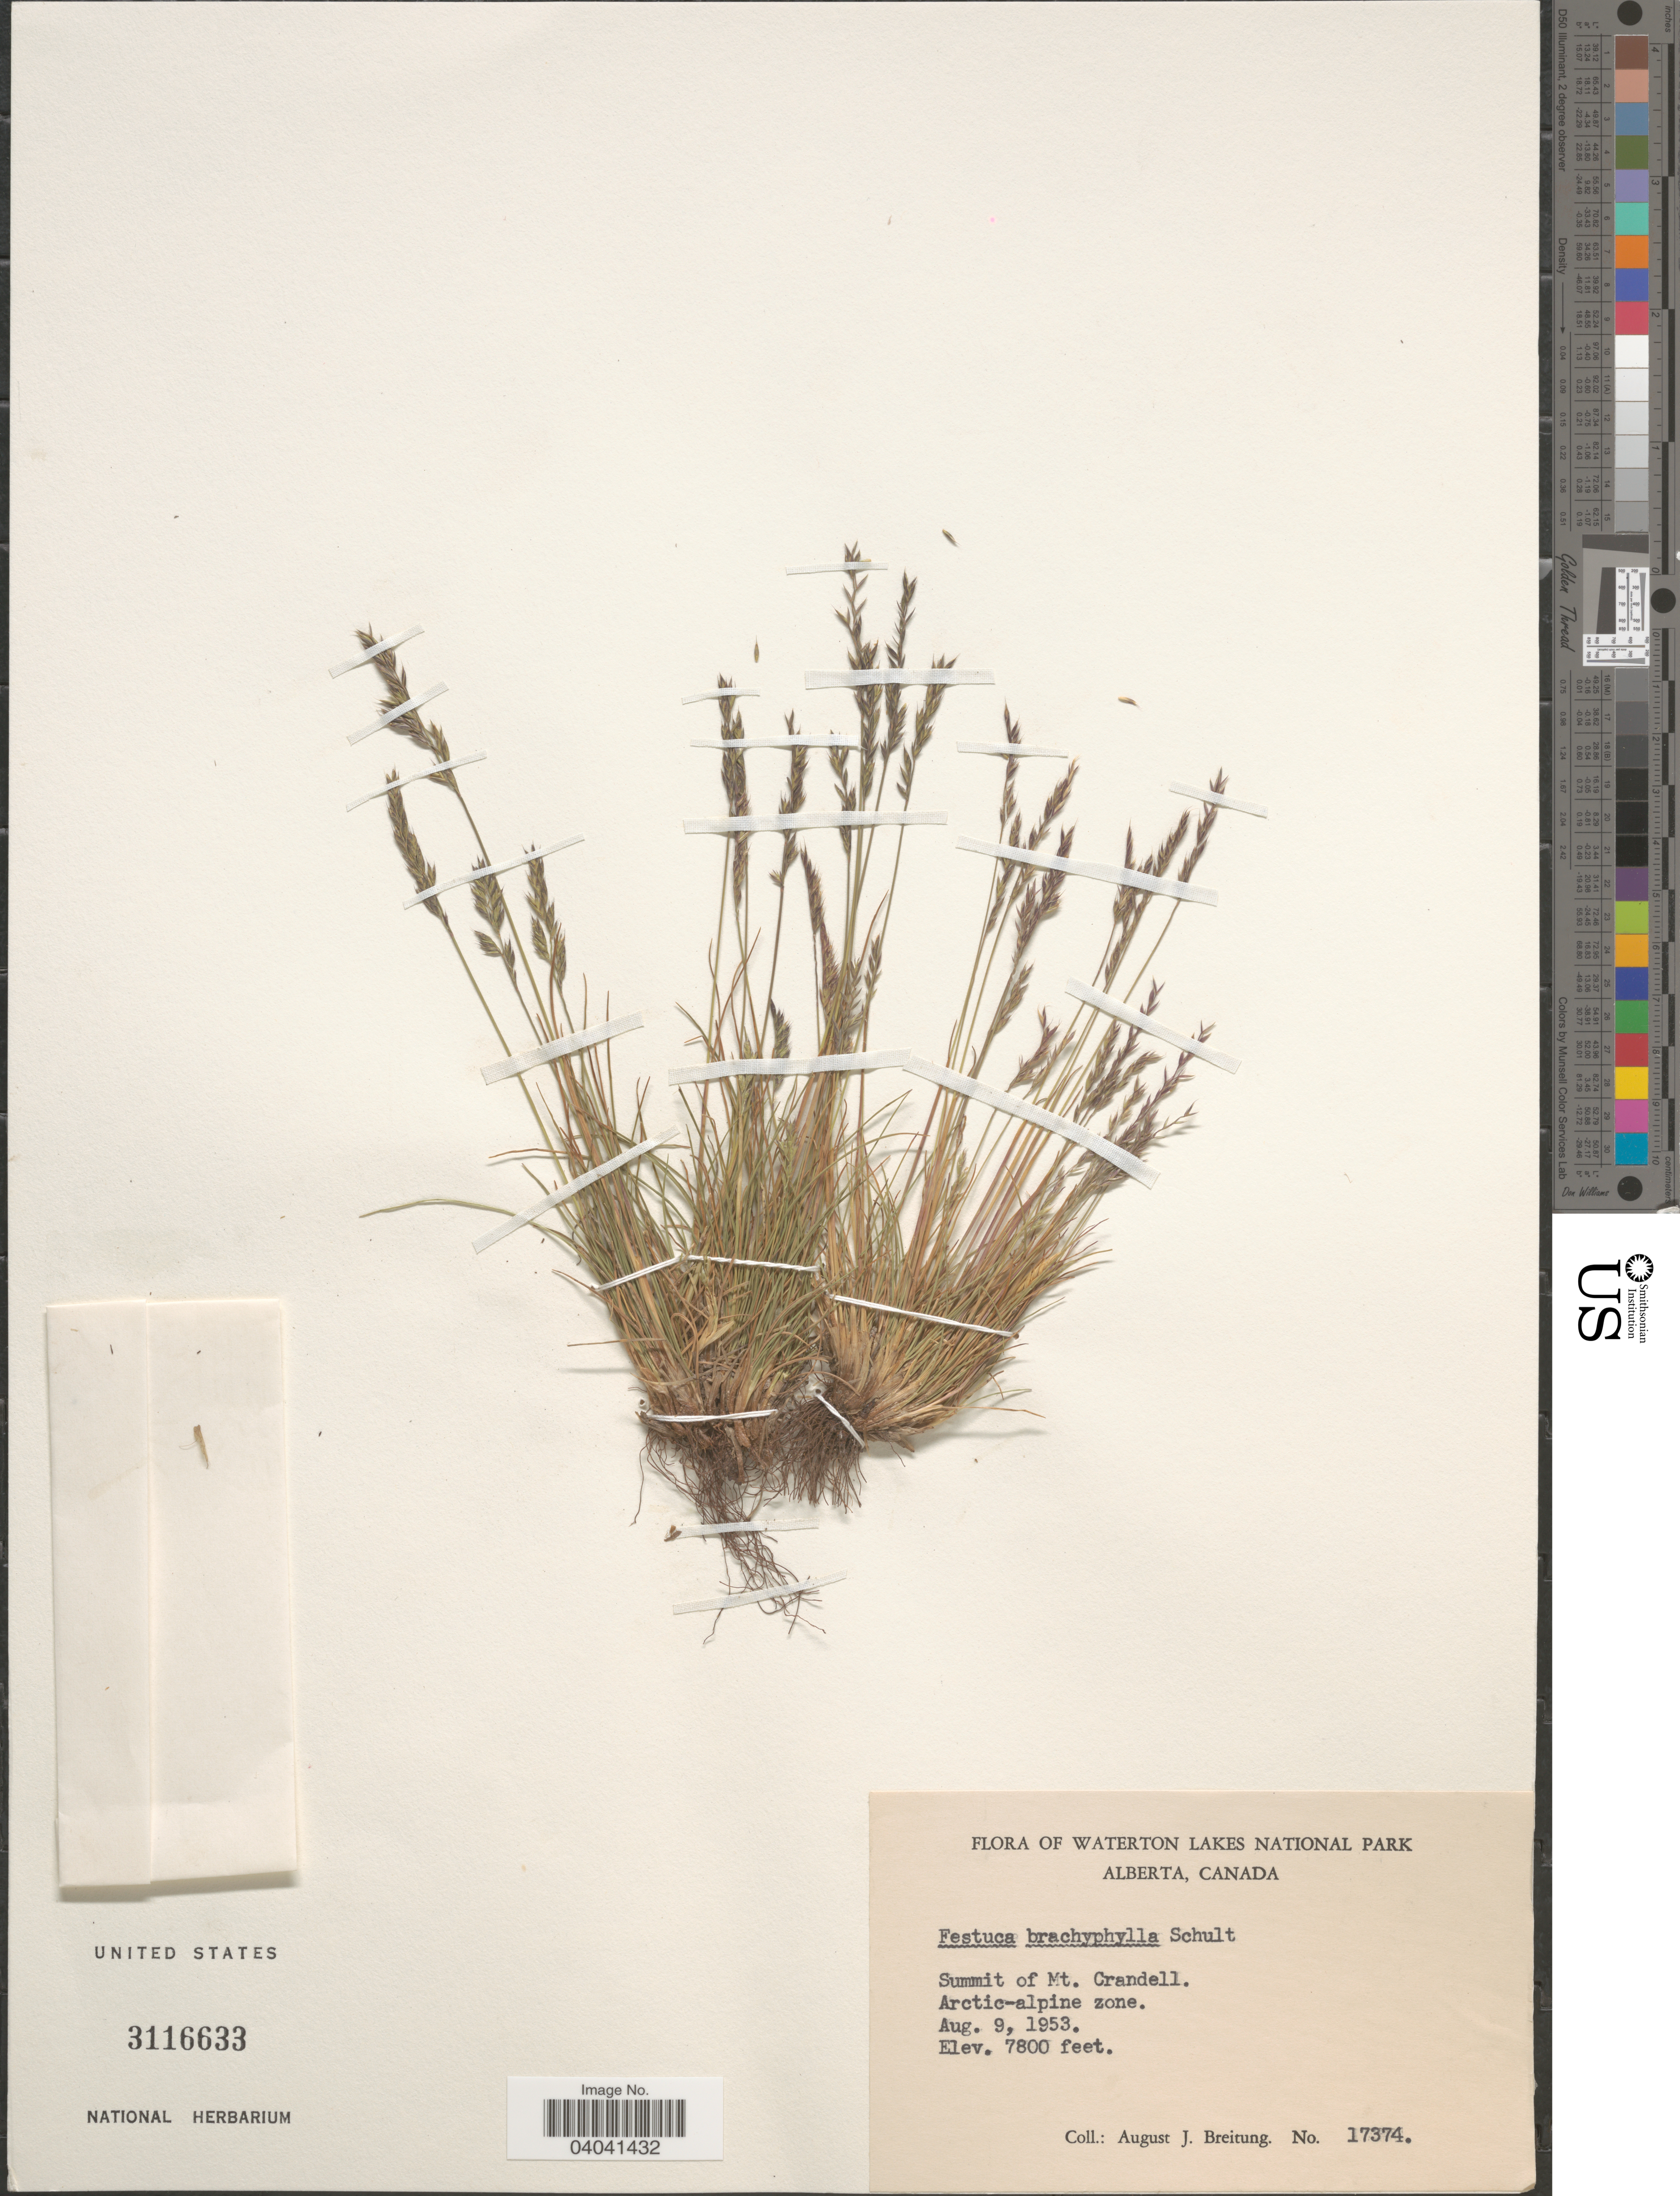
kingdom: Plantae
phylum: Tracheophyta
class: Liliopsida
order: Poales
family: Poaceae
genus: Festuca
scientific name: Festuca brachyphylla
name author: Schult. & Schult. f.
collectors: A. Breitung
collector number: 17374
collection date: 1953-08-09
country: Canada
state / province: Alberta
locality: Waterton Lakes National Park. Summit of Mt. Crandell. Arctic-alpine zone.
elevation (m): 2377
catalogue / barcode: US 3116633